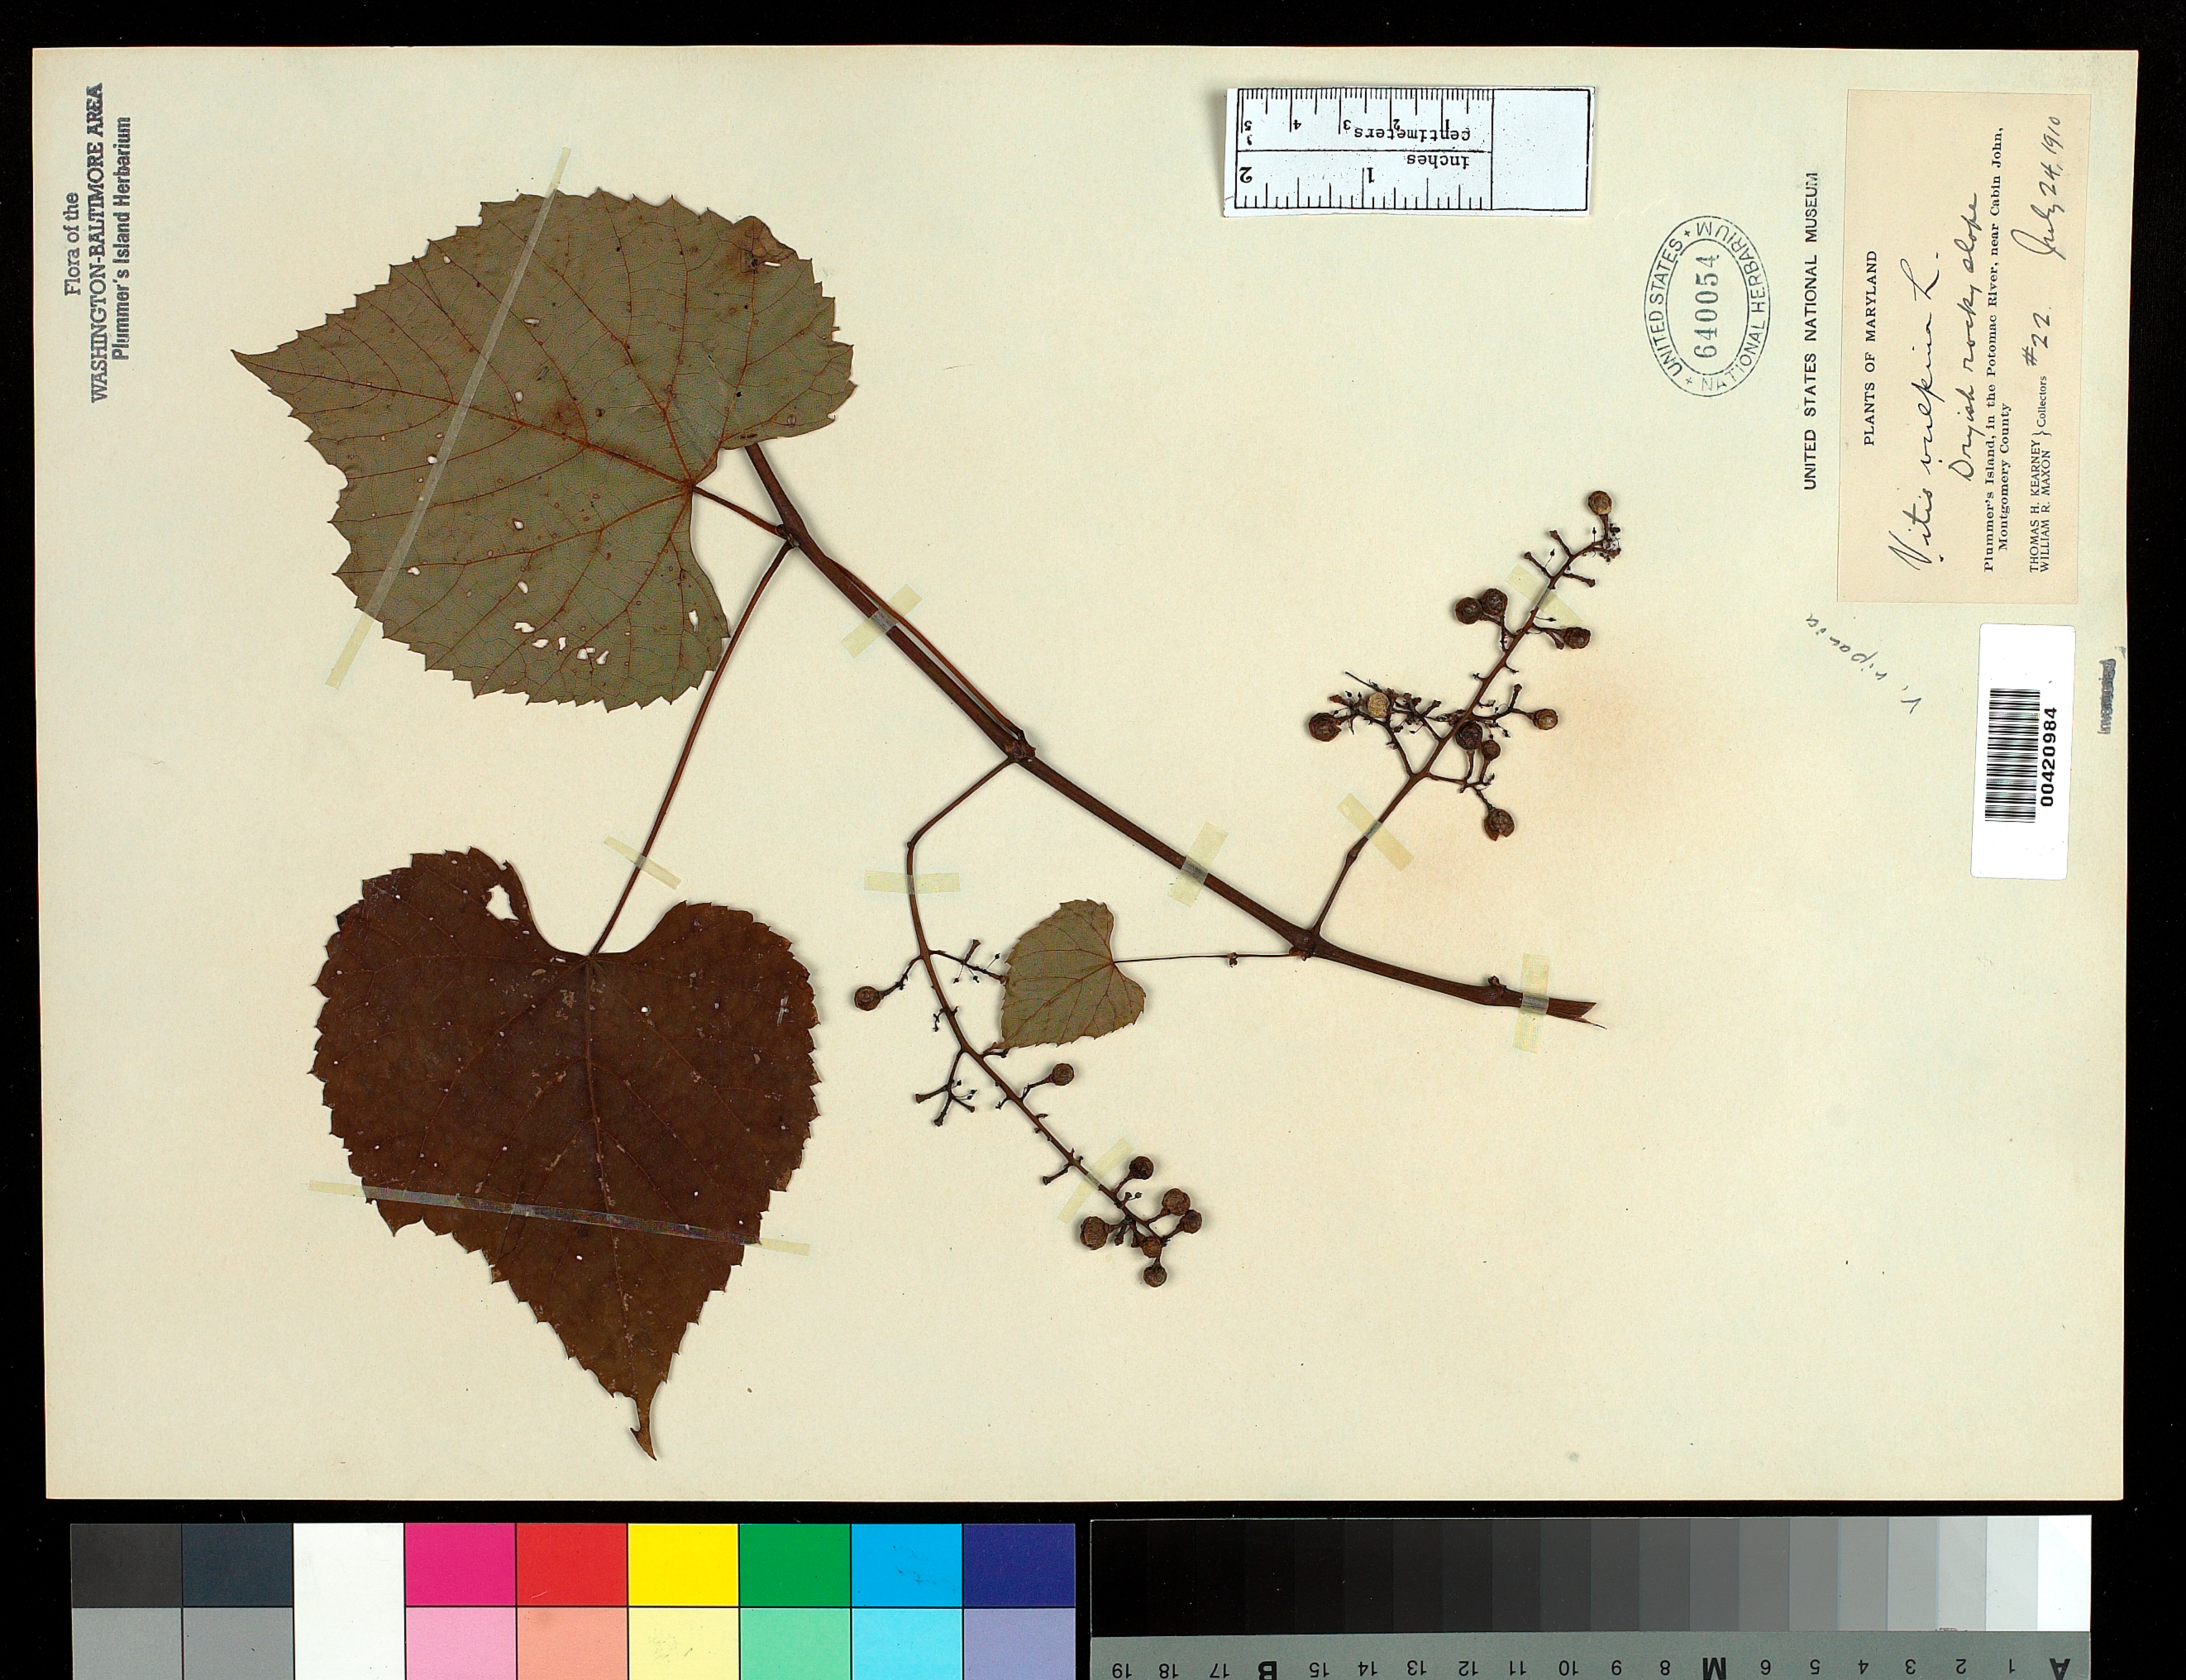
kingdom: Plantae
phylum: Tracheophyta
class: Magnoliopsida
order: Vitales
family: Vitaceae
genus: Vitis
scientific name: Vitis vulpina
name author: L.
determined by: Shetler, Stanwyn G., (US), NMNH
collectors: T. H. Kearney & W. R. Maxon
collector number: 22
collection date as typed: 24 Jul 1910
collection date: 1910-07-24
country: United States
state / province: Maryland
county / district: Montgomery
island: Plummers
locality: Plummer's Island C. & O. Canal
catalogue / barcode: US 640054